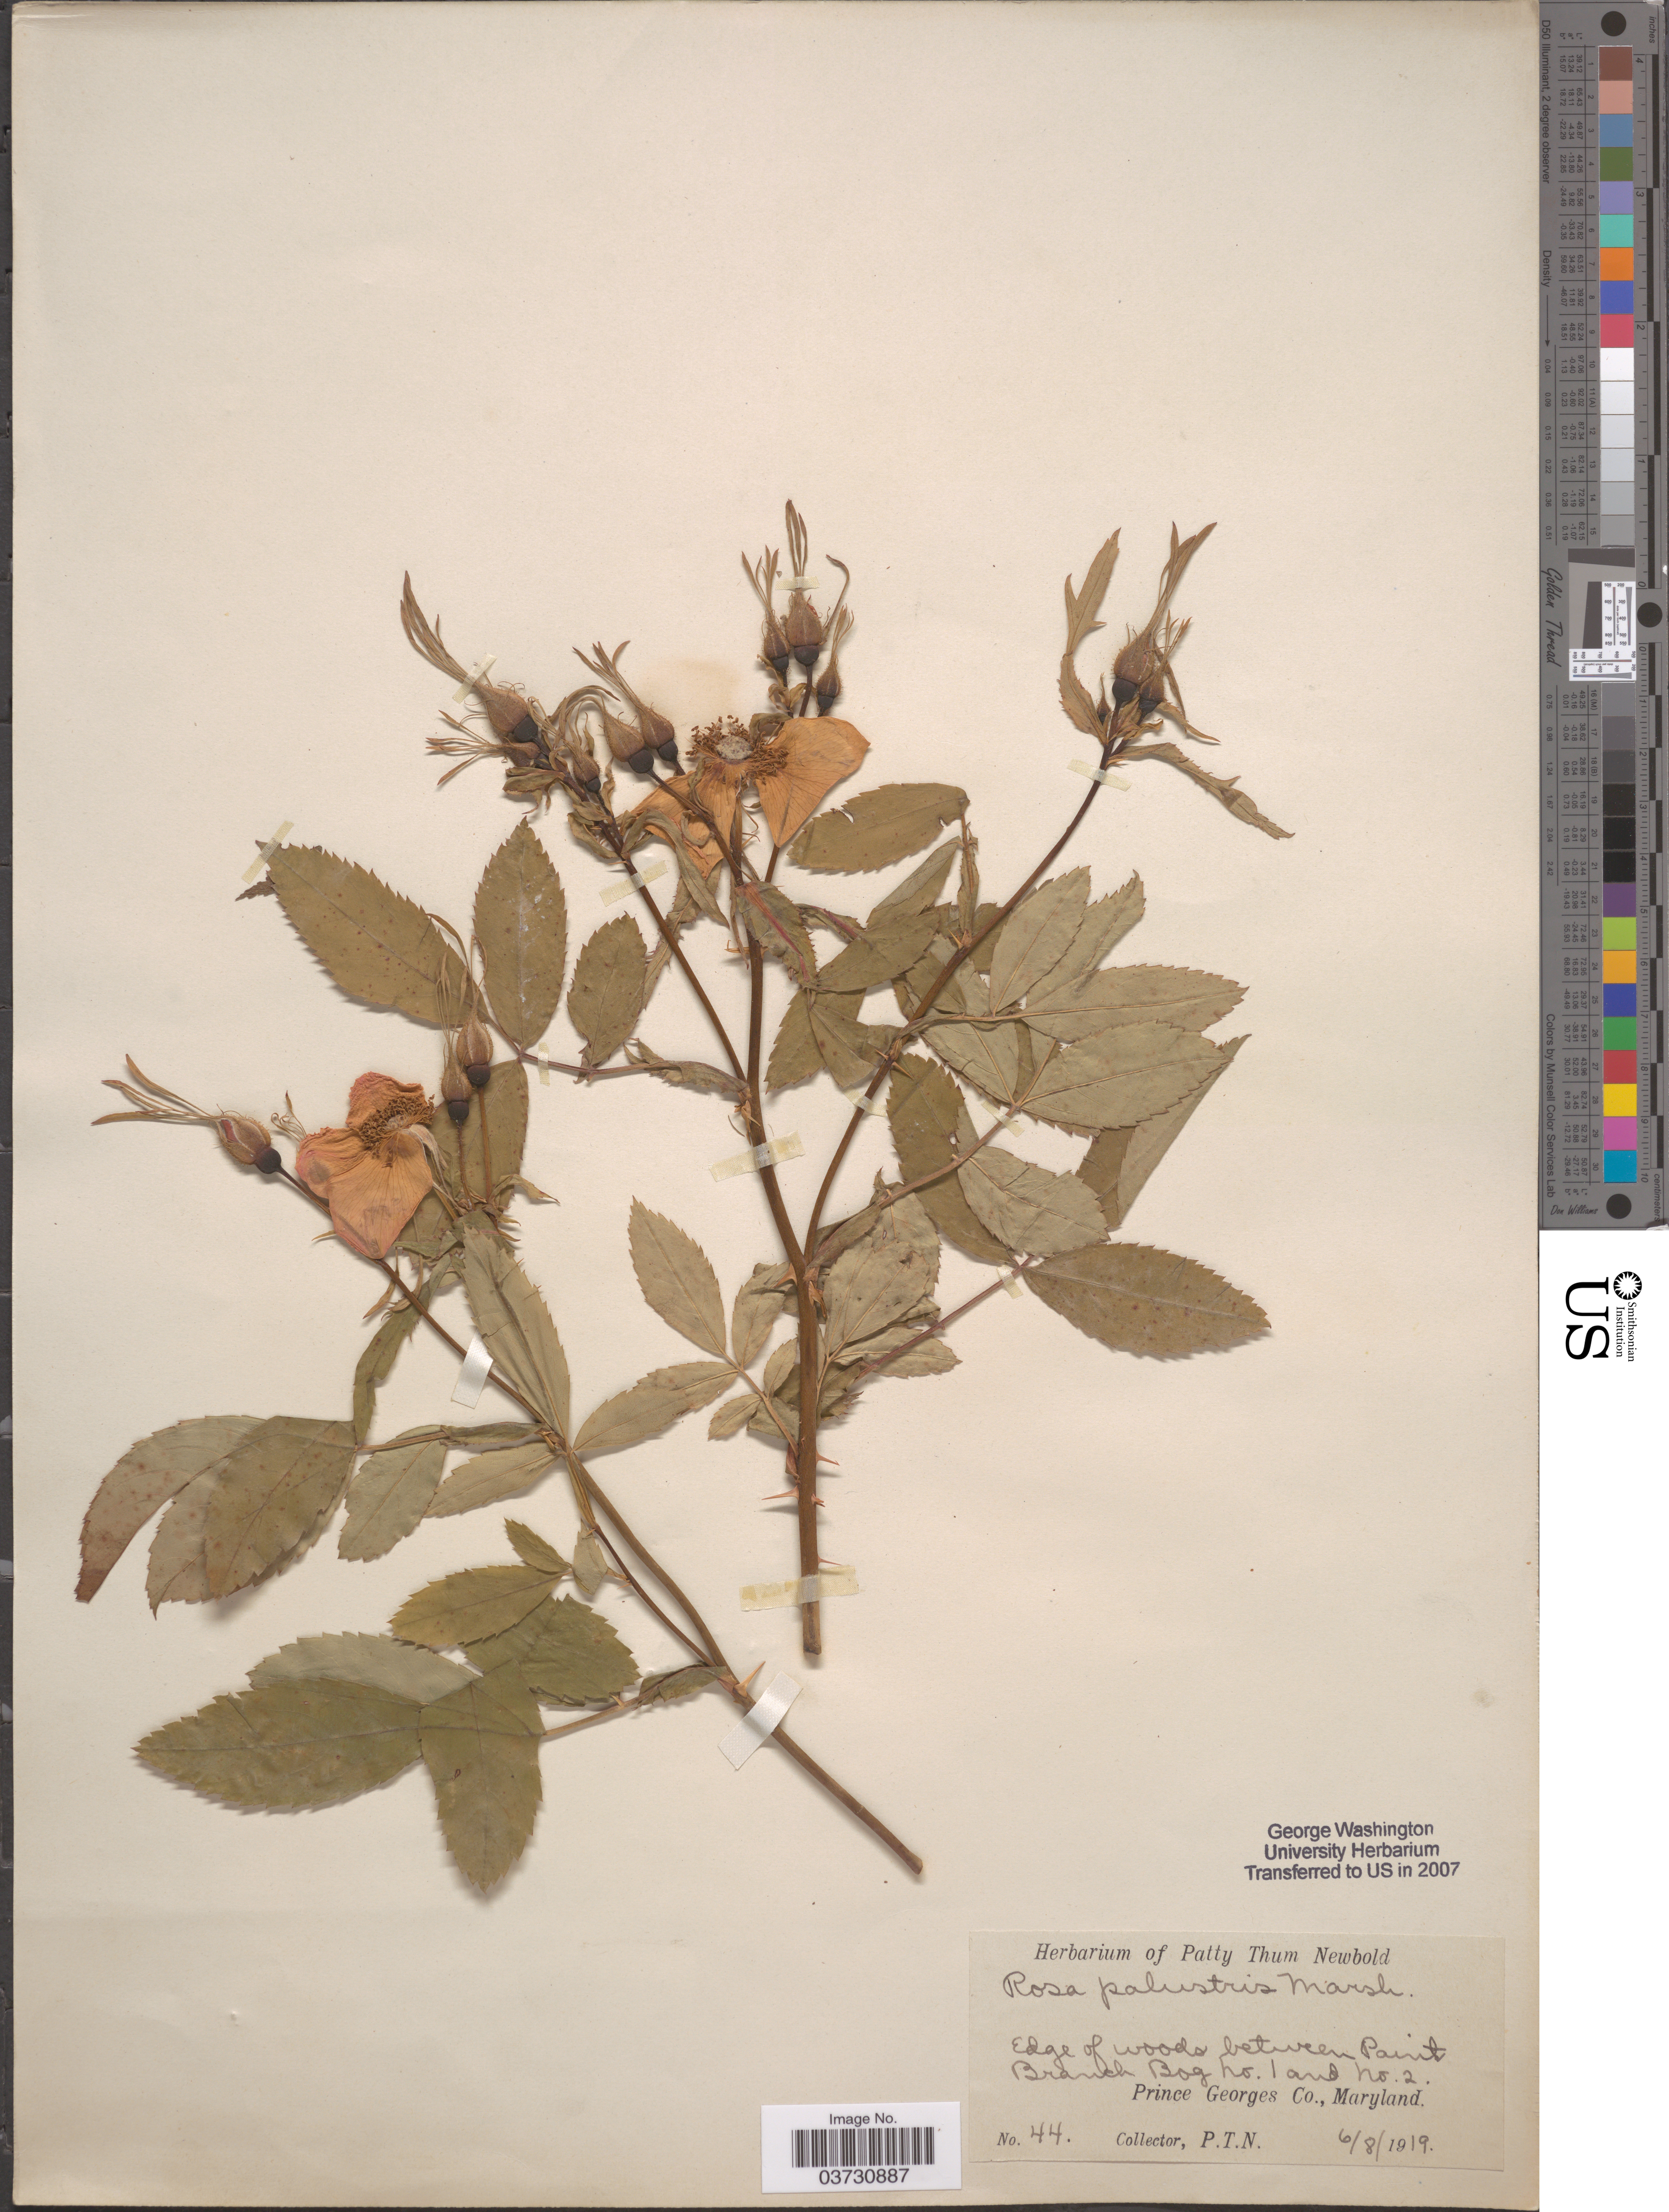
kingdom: Plantae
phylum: Tracheophyta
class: Magnoliopsida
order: Rosales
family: Rosaceae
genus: Rosa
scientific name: Rosa palustris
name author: Marshall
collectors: P. Newbold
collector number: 44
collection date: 1919-06-08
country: United States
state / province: Maryland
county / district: Prince George's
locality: Edge of woods between Paint Branch Bog No. 1 and No 2. Prince Georges Co.